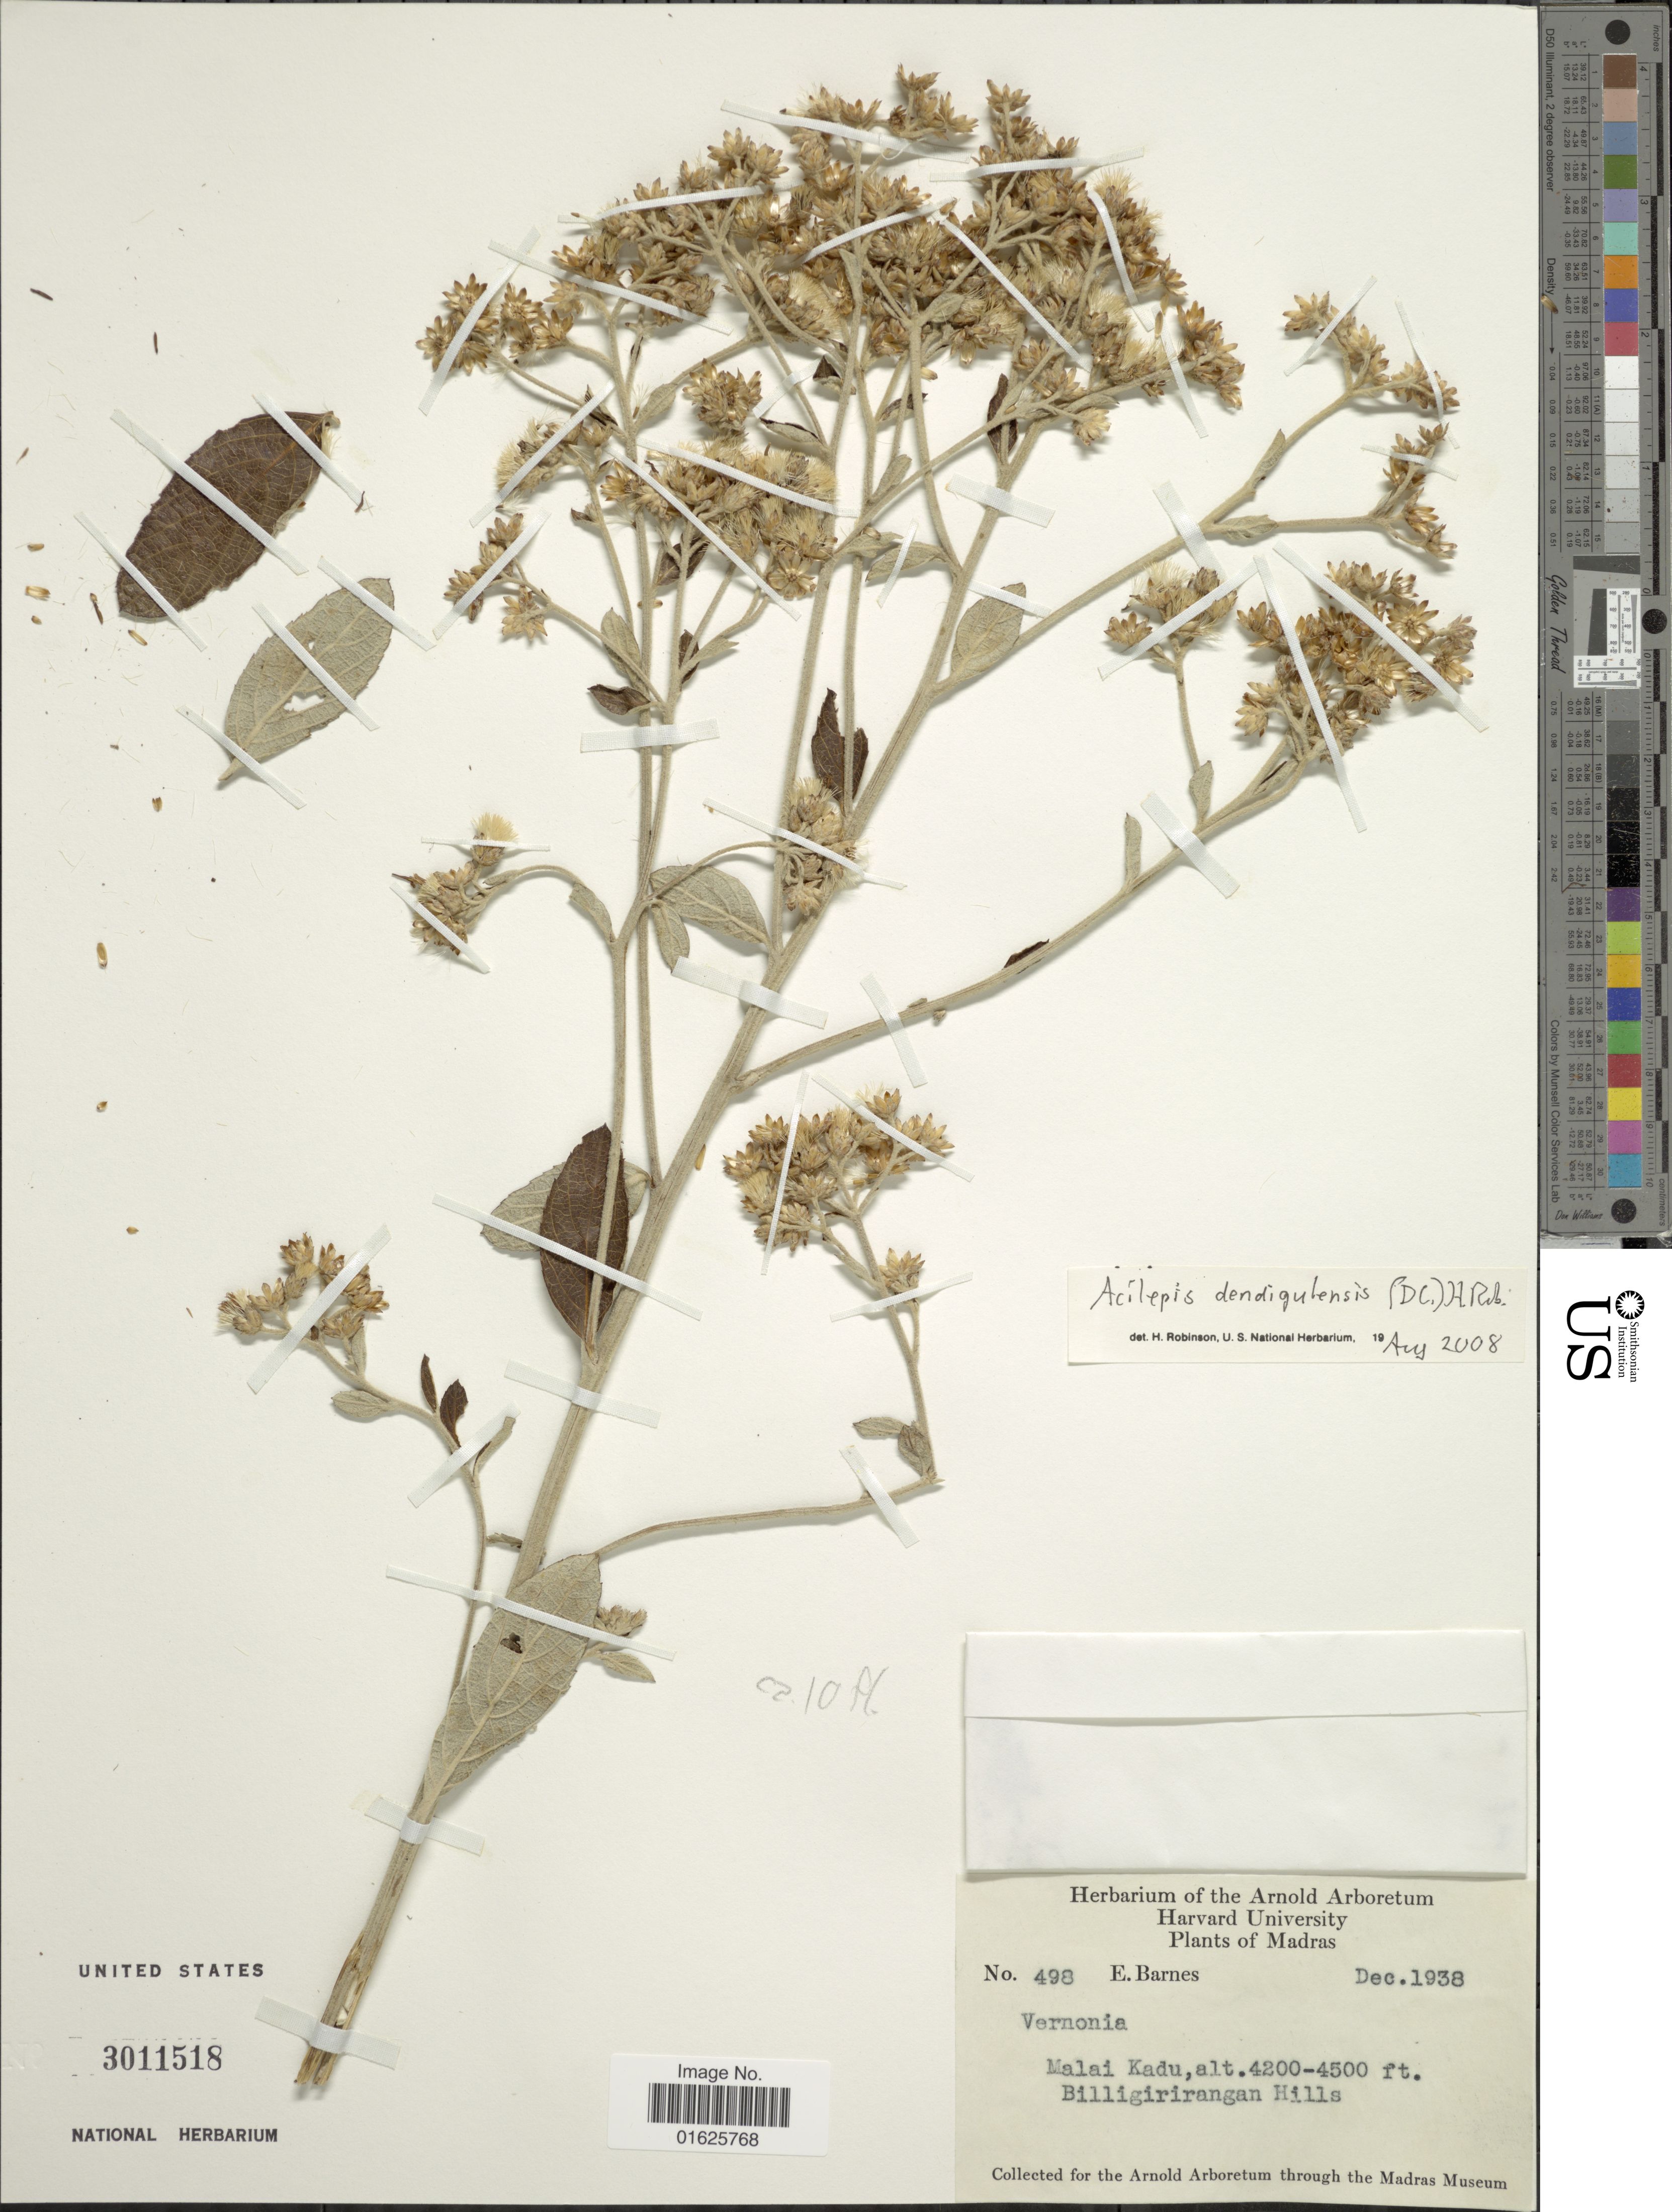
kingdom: Plantae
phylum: Tracheophyta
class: Magnoliopsida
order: Asterales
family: Asteraceae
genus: Acilepis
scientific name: Acilepis dendigulensis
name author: (DC.) H. Rob.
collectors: E. Barnes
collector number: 498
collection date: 1938-12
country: India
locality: Madras, Malai Kadu, Billigirirangen Hills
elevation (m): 1280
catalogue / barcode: US 3011518